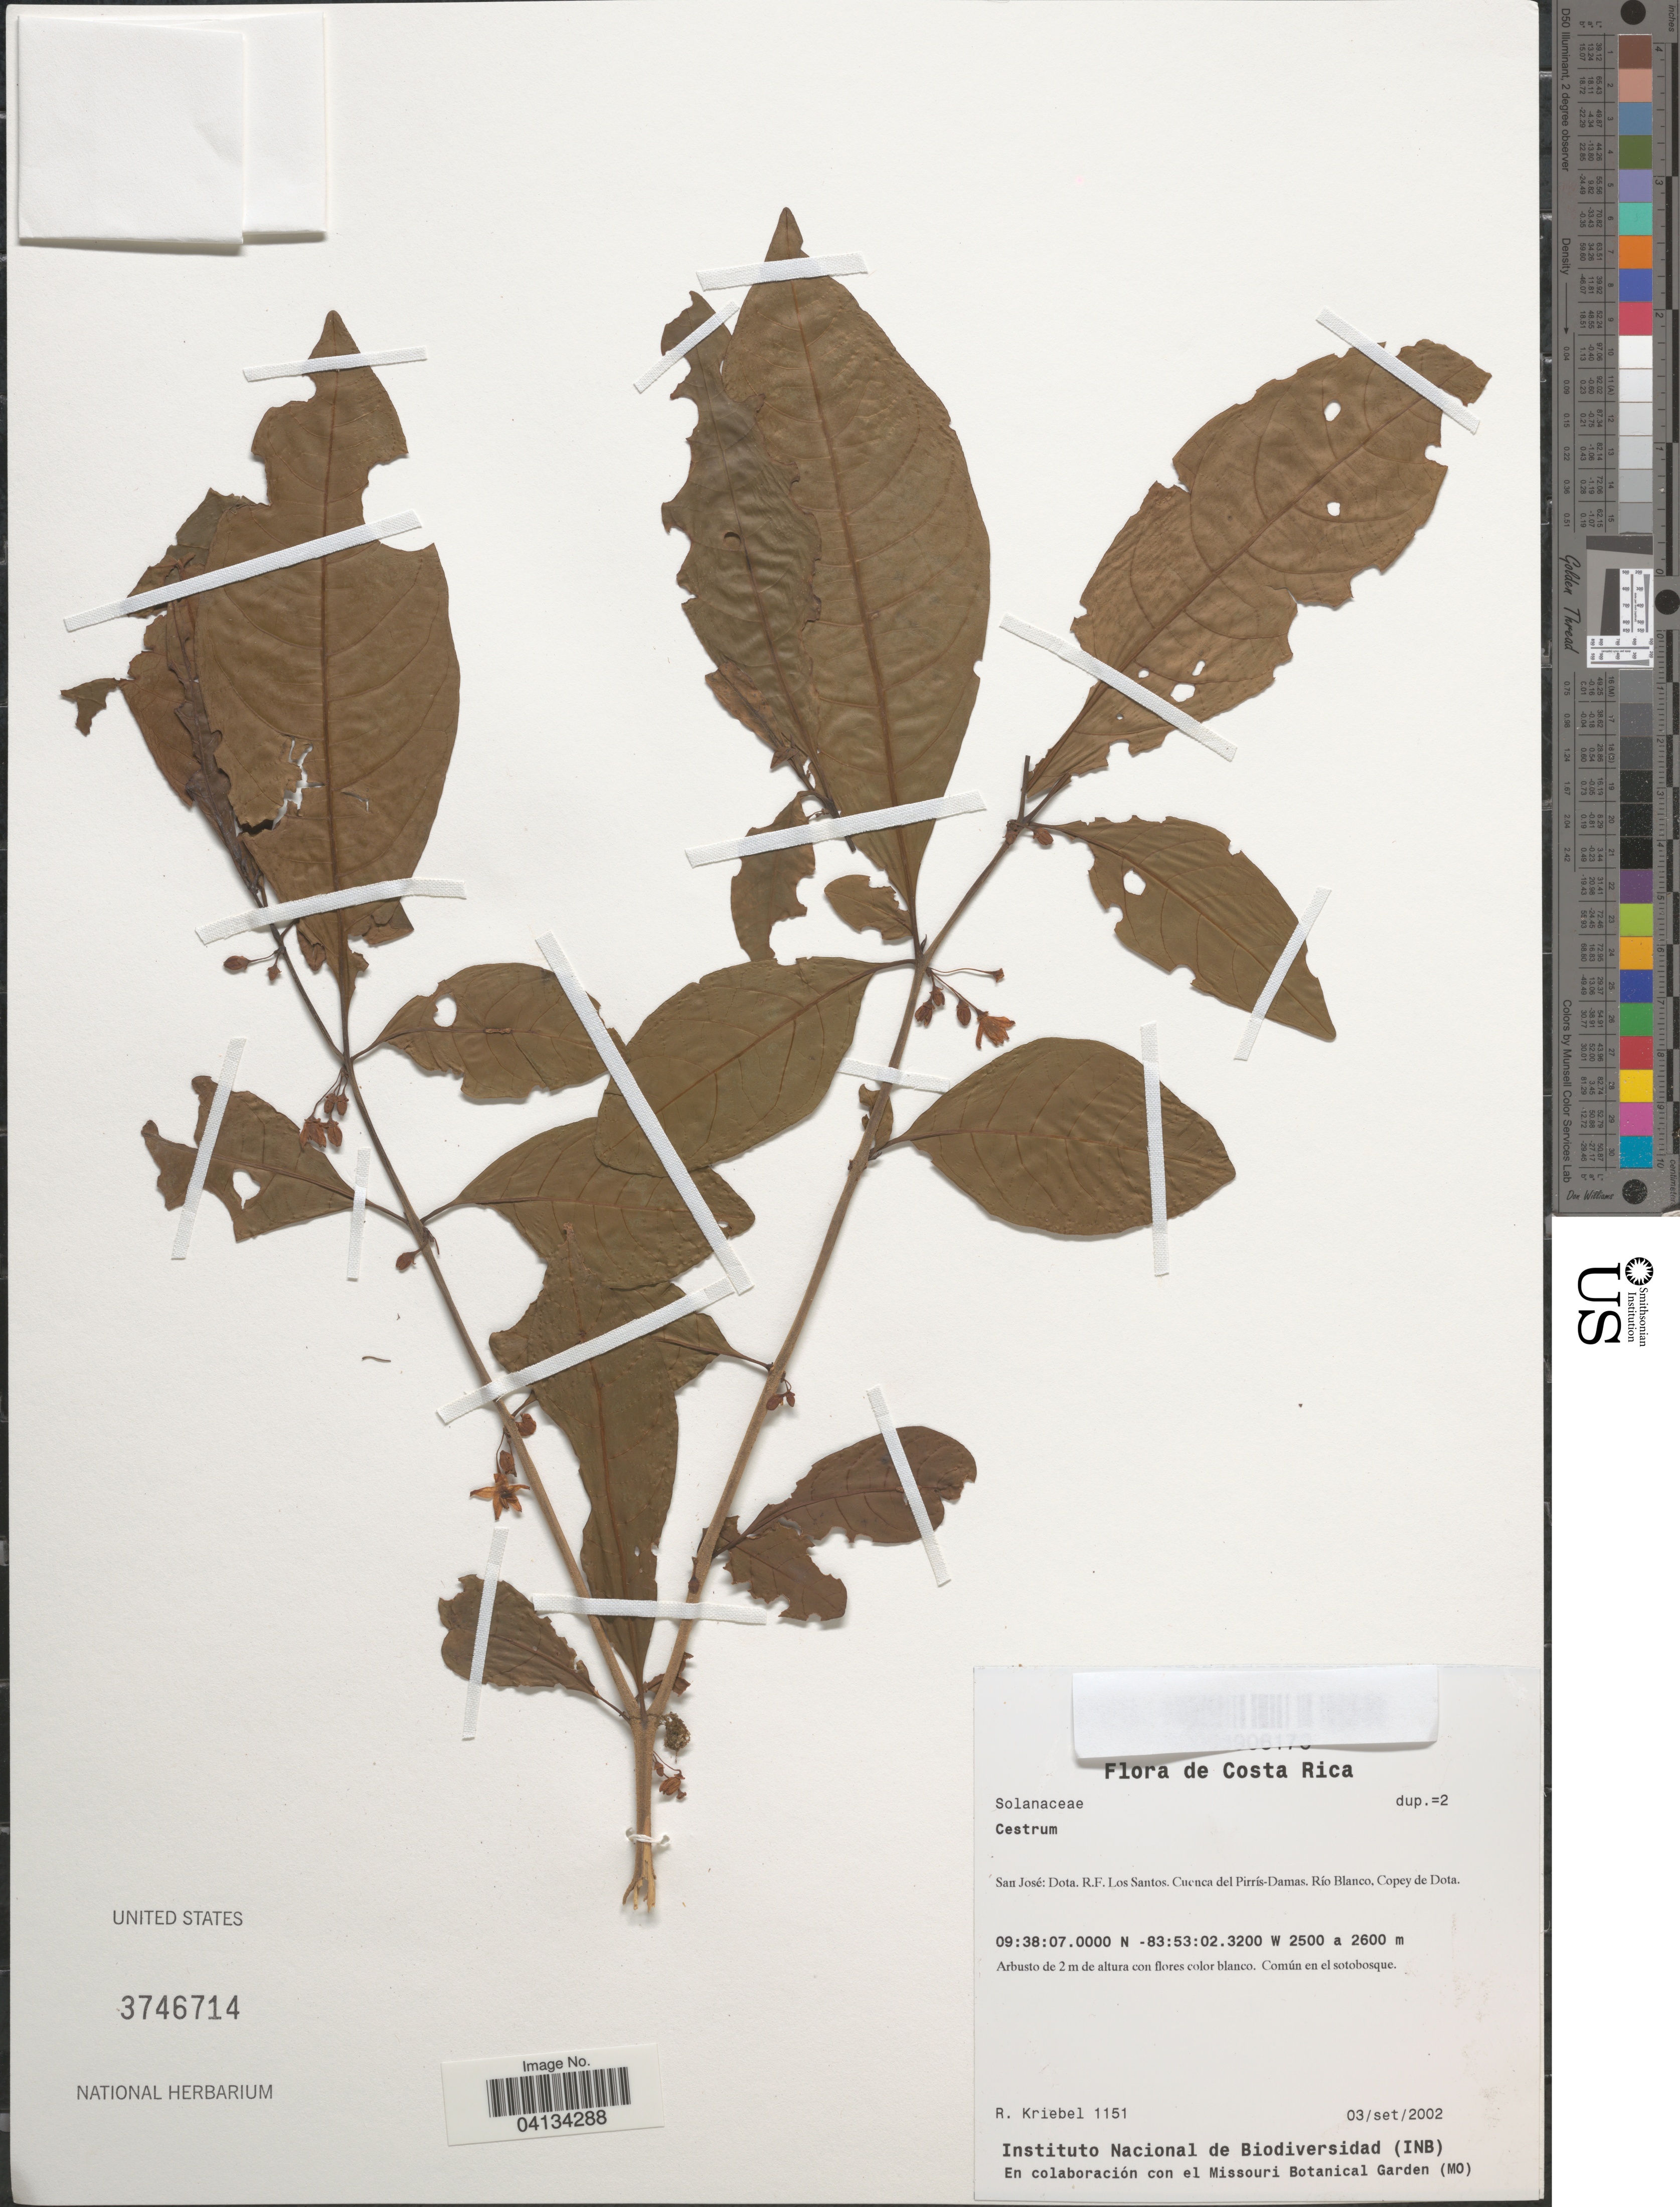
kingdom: Plantae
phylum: Tracheophyta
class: Magnoliopsida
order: Solanales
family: Solanaceae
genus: Cestrum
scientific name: Cestrum sp.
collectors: R. Kriebel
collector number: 1151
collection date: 2002-09-03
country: Costa Rica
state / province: San José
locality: Dota. R.F. Los Santos. Cuenca del Pirrís-Damas. Río Blanco, Copey de Dota.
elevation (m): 2500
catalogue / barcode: US 3746714